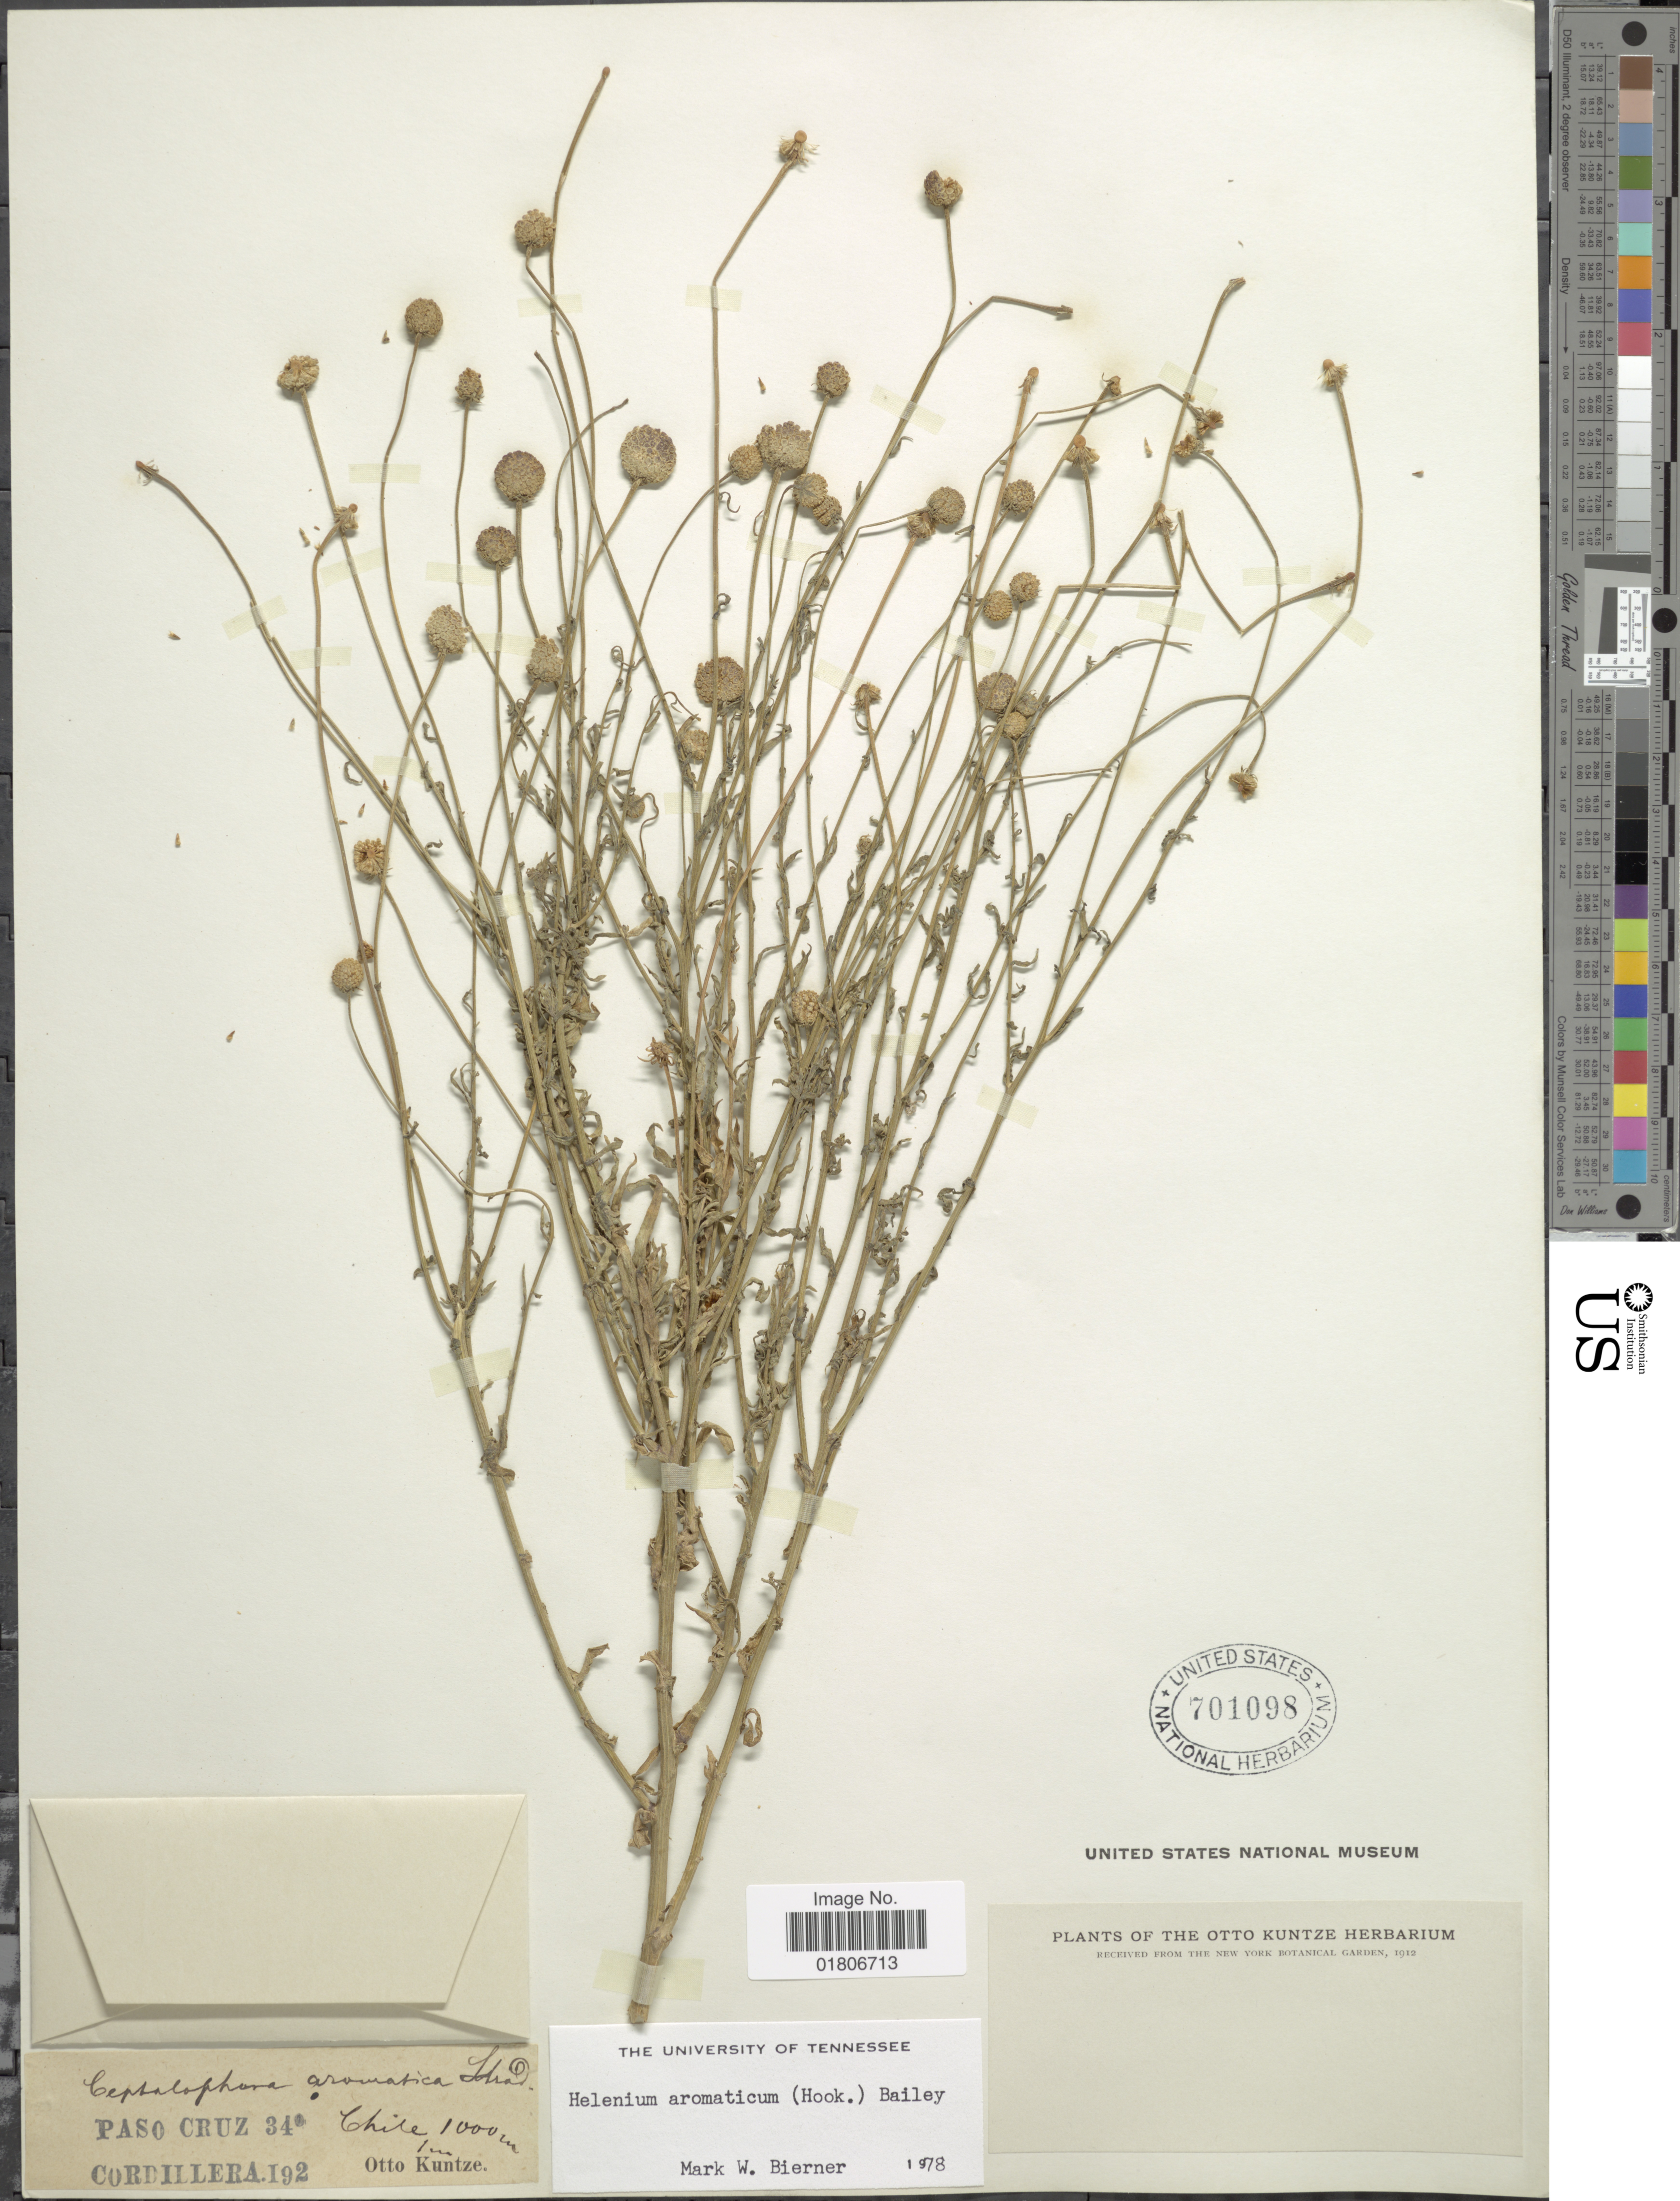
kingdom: Plantae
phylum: Tracheophyta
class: Magnoliopsida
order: Asterales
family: Asteraceae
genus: Helenium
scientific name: Helenium aromaticum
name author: (Hook.) L.H. Bailey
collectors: C.E.O. Kuntze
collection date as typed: Transcribed d/m/y: /1/92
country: Chile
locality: Paso Cruz 34° Cordillera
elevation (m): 1000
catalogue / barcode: US 701098